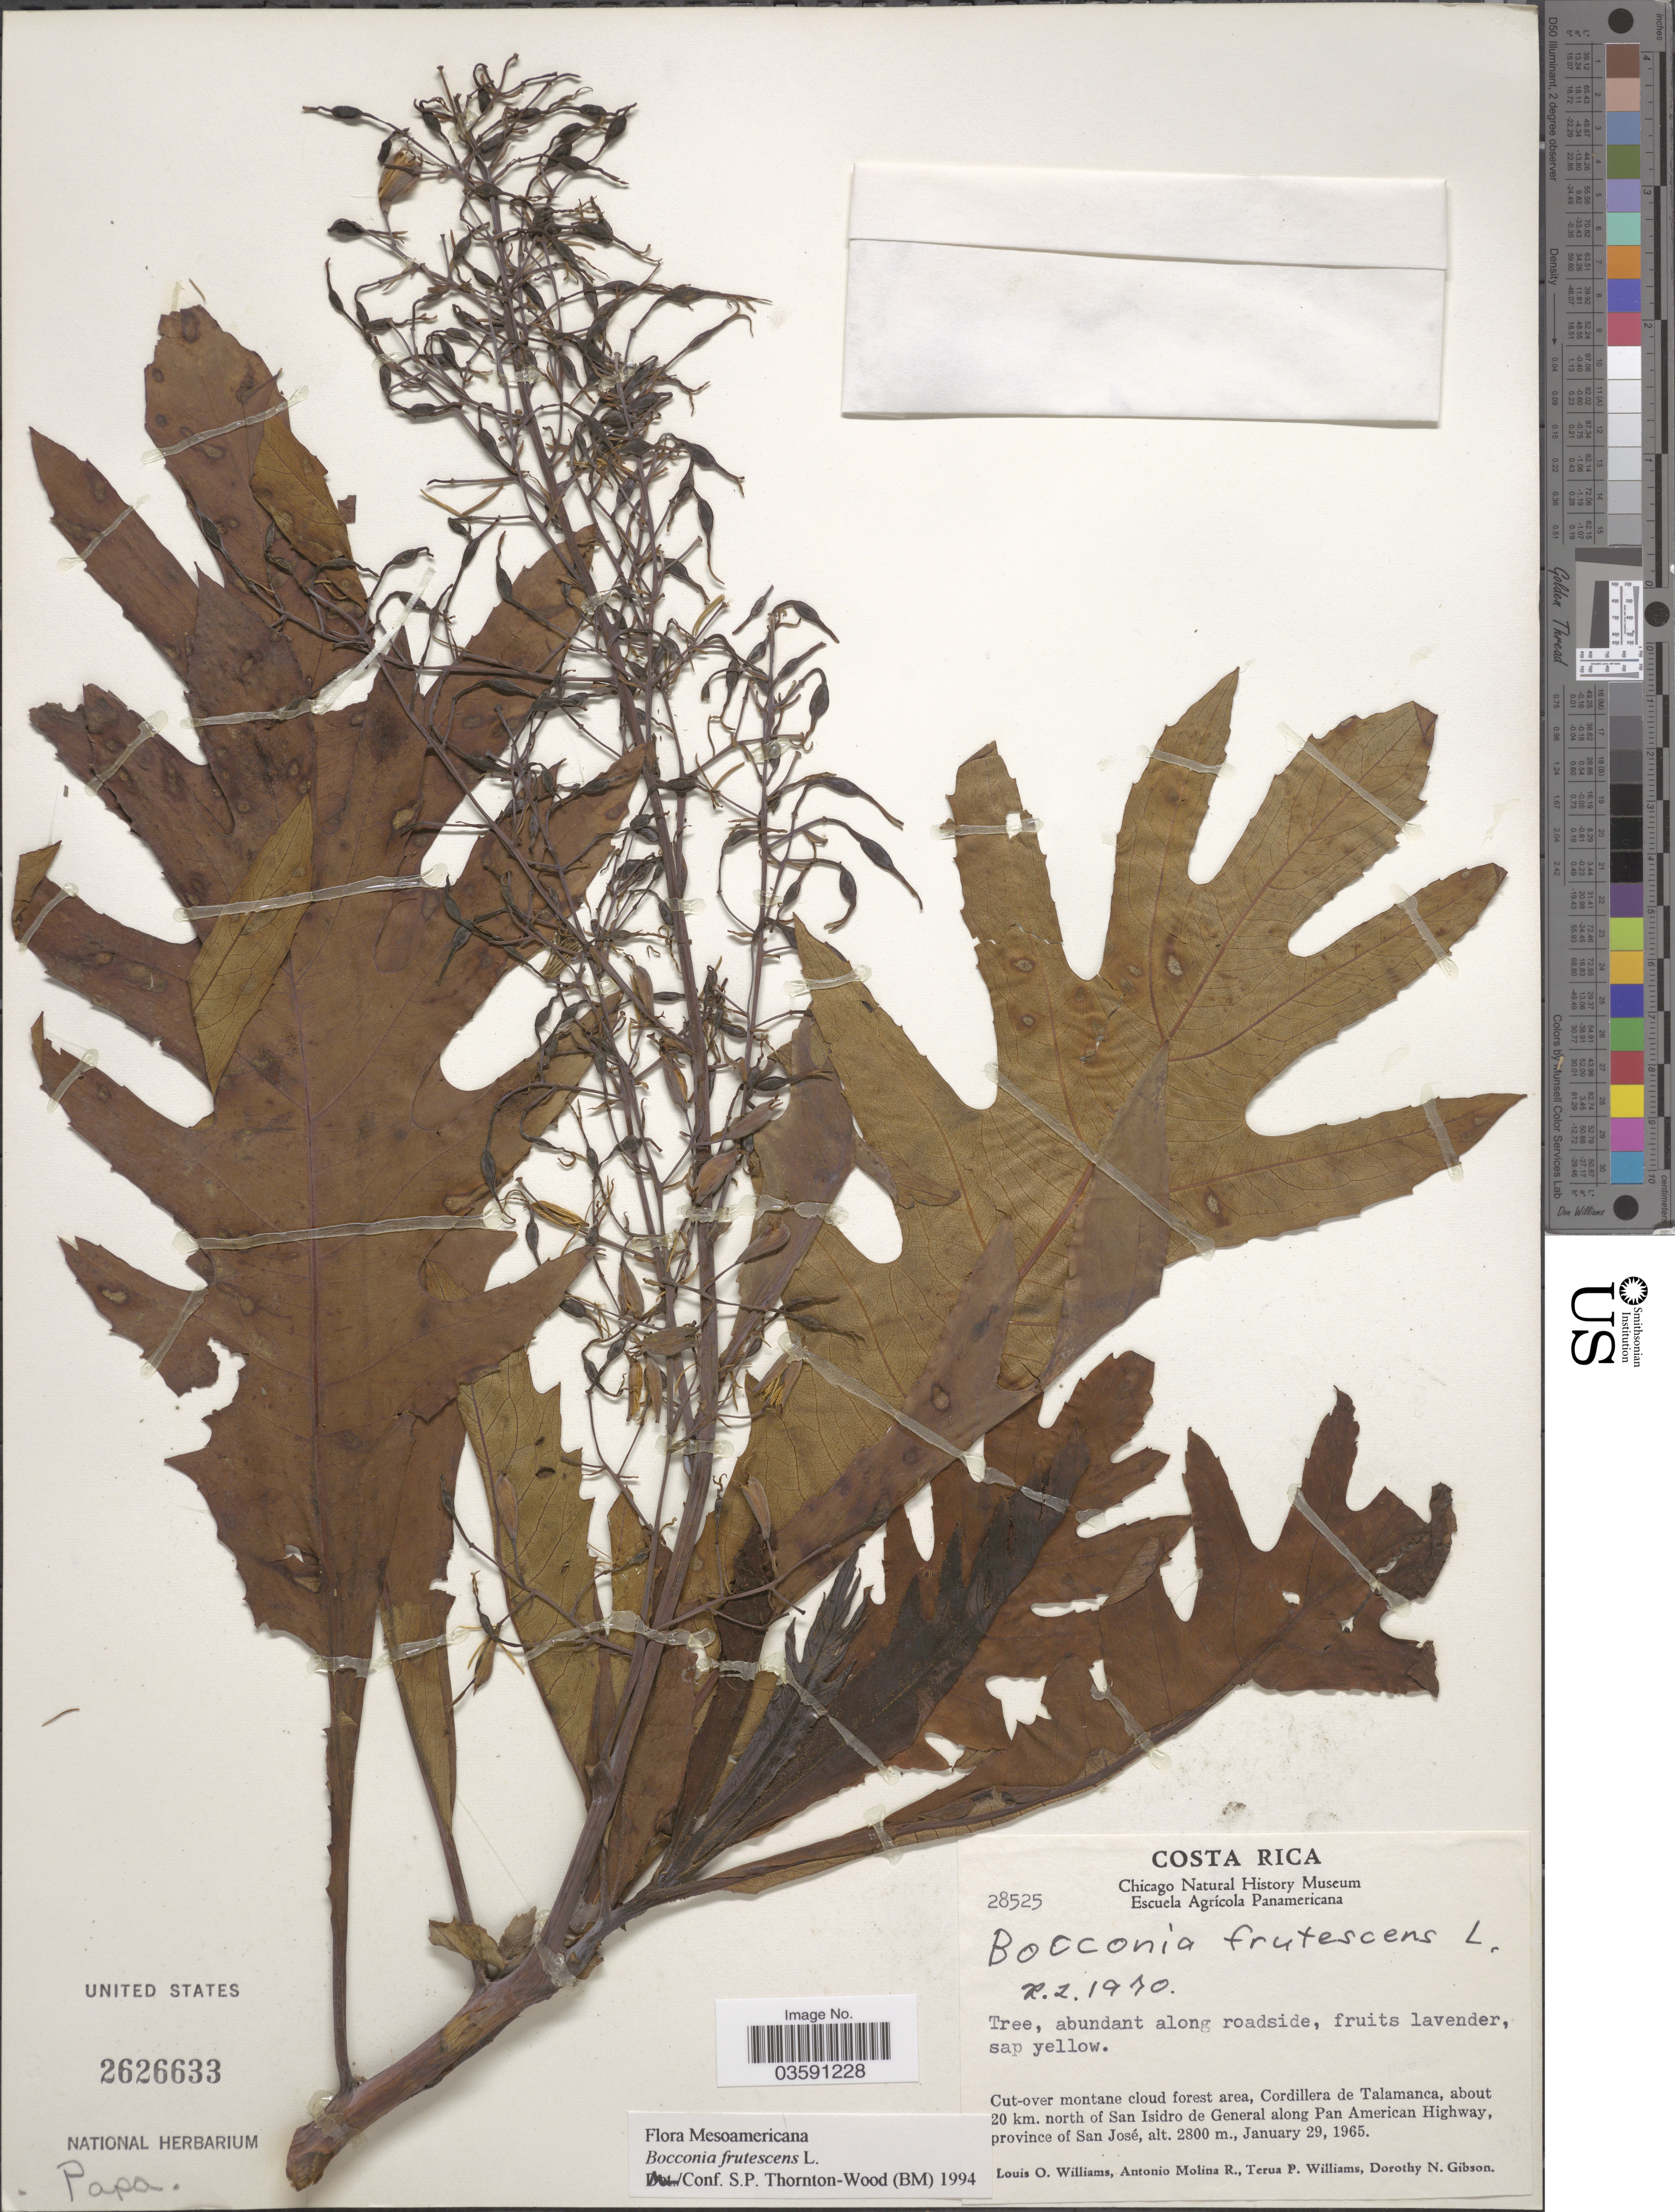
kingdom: Plantae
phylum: Tracheophyta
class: Magnoliopsida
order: Ranunculales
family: Papaveraceae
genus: Bocconia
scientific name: Bocconia frutescens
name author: L.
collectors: L. O. Williams, A. Molina R., T. Williams & D. N. Gibson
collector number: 28525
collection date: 1965-01-29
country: Costa Rica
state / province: San José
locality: Cordillera de Talamanca, about 20 km. north of San Isidro de General along Pan American Highway.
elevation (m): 2800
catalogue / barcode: US 2626633